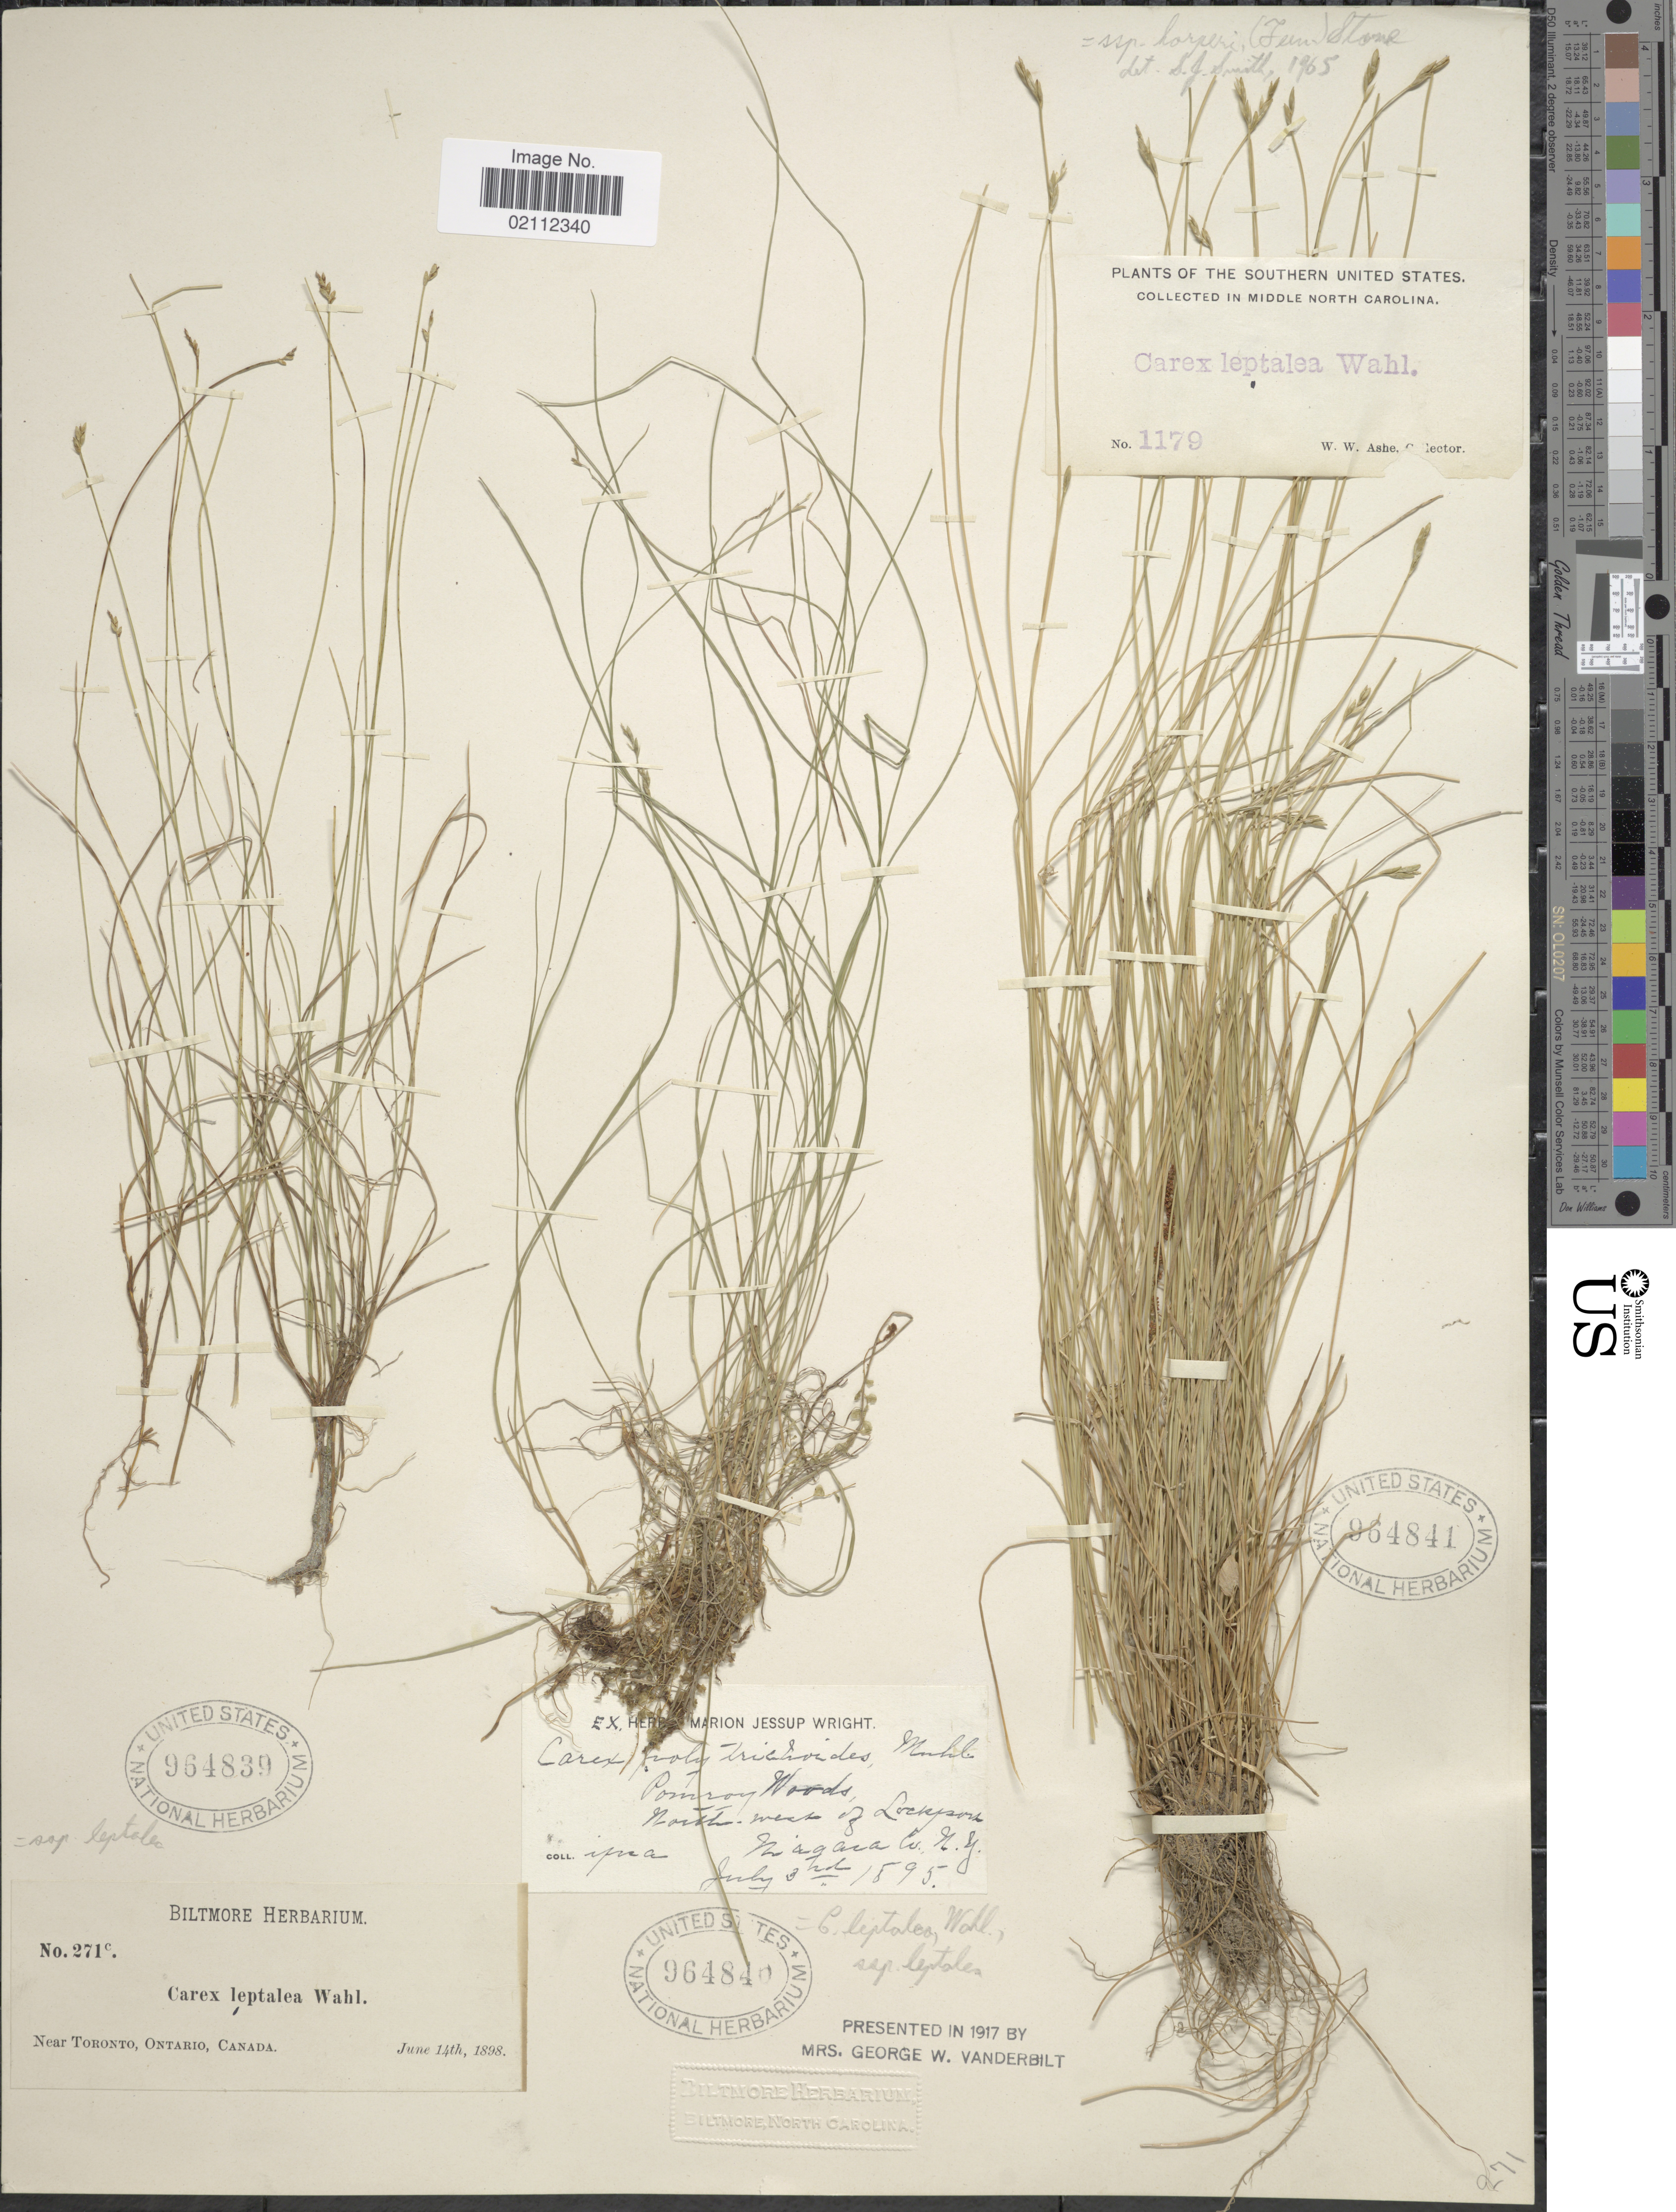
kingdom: Plantae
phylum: Tracheophyta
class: Liliopsida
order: Poales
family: Cyperaceae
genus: Carex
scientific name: Carex leptalea var. harperi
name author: (Fernald) W. Stone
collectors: W. W. Ashe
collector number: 1179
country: United States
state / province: North Carolina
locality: Middle North Carolina. Southern United States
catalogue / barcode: US 964841-2